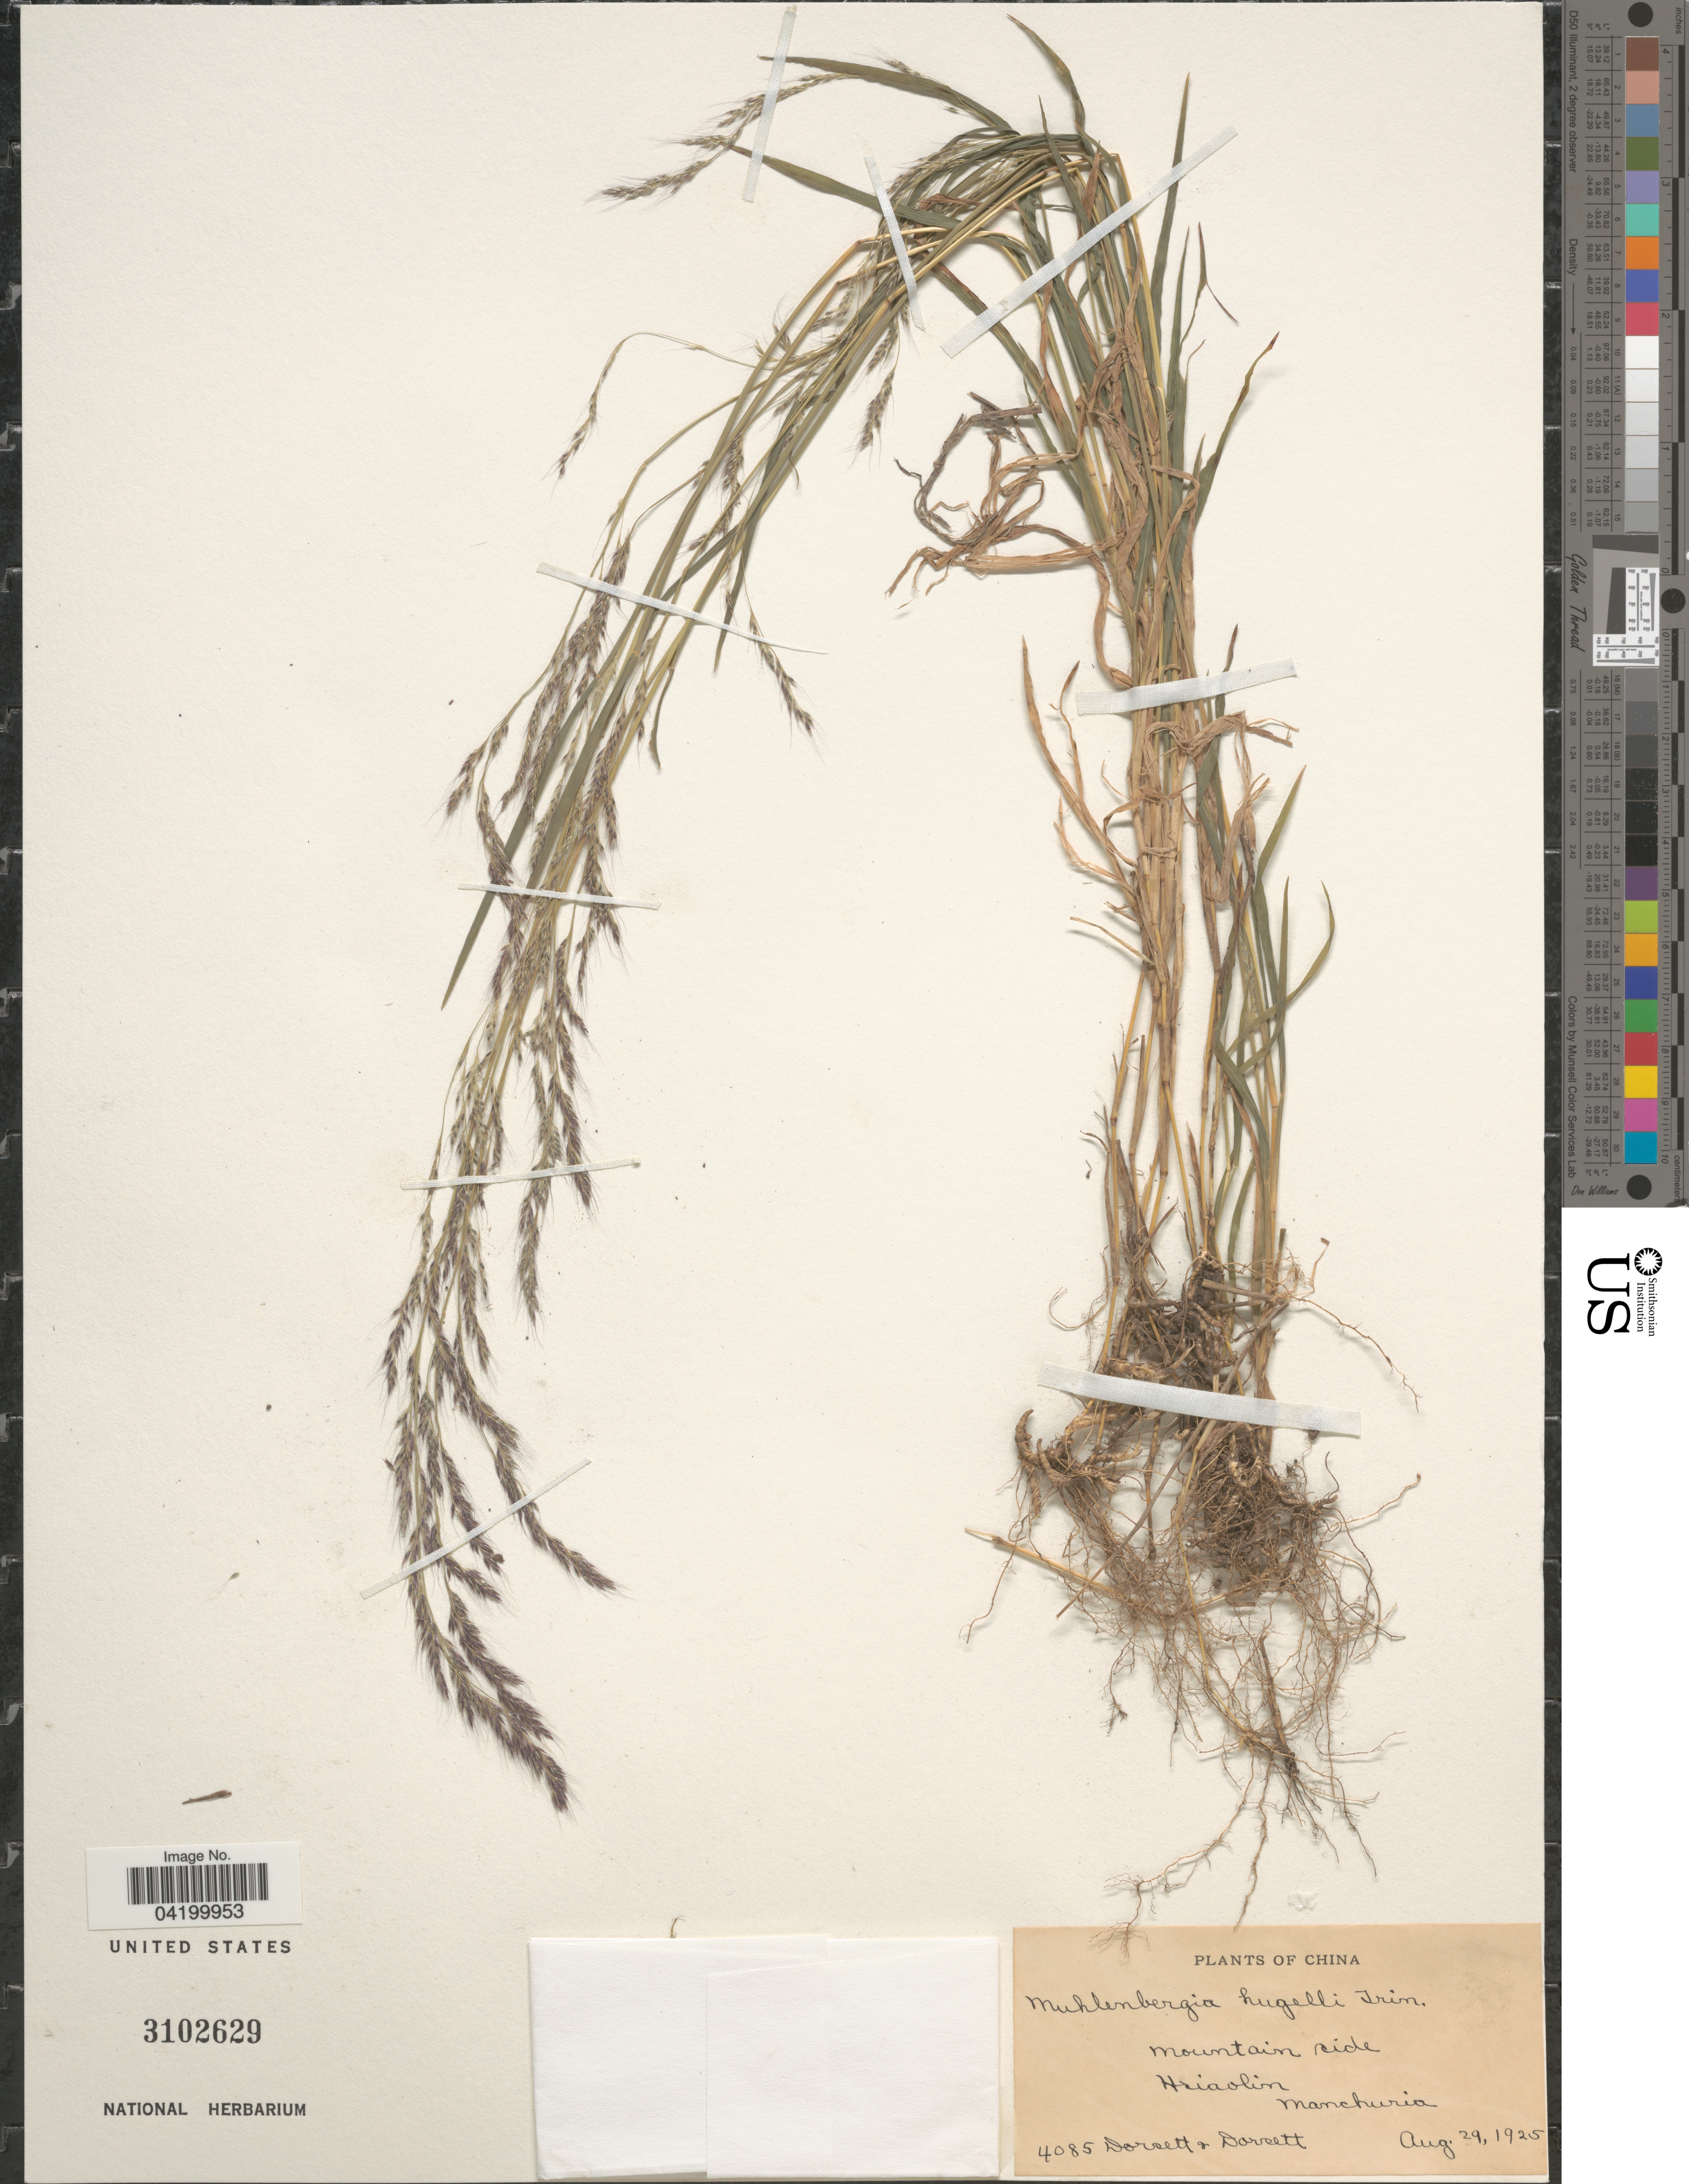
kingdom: Plantae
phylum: Tracheophyta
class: Liliopsida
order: Poales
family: Poaceae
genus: Muhlenbergia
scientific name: Muhlenbergia huegelii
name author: Trin.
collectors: -- Dorsett & -- Dorsett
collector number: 4085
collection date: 1925-08-29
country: China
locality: Mountain side Hsiaolin Manchuria.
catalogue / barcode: US 3102629